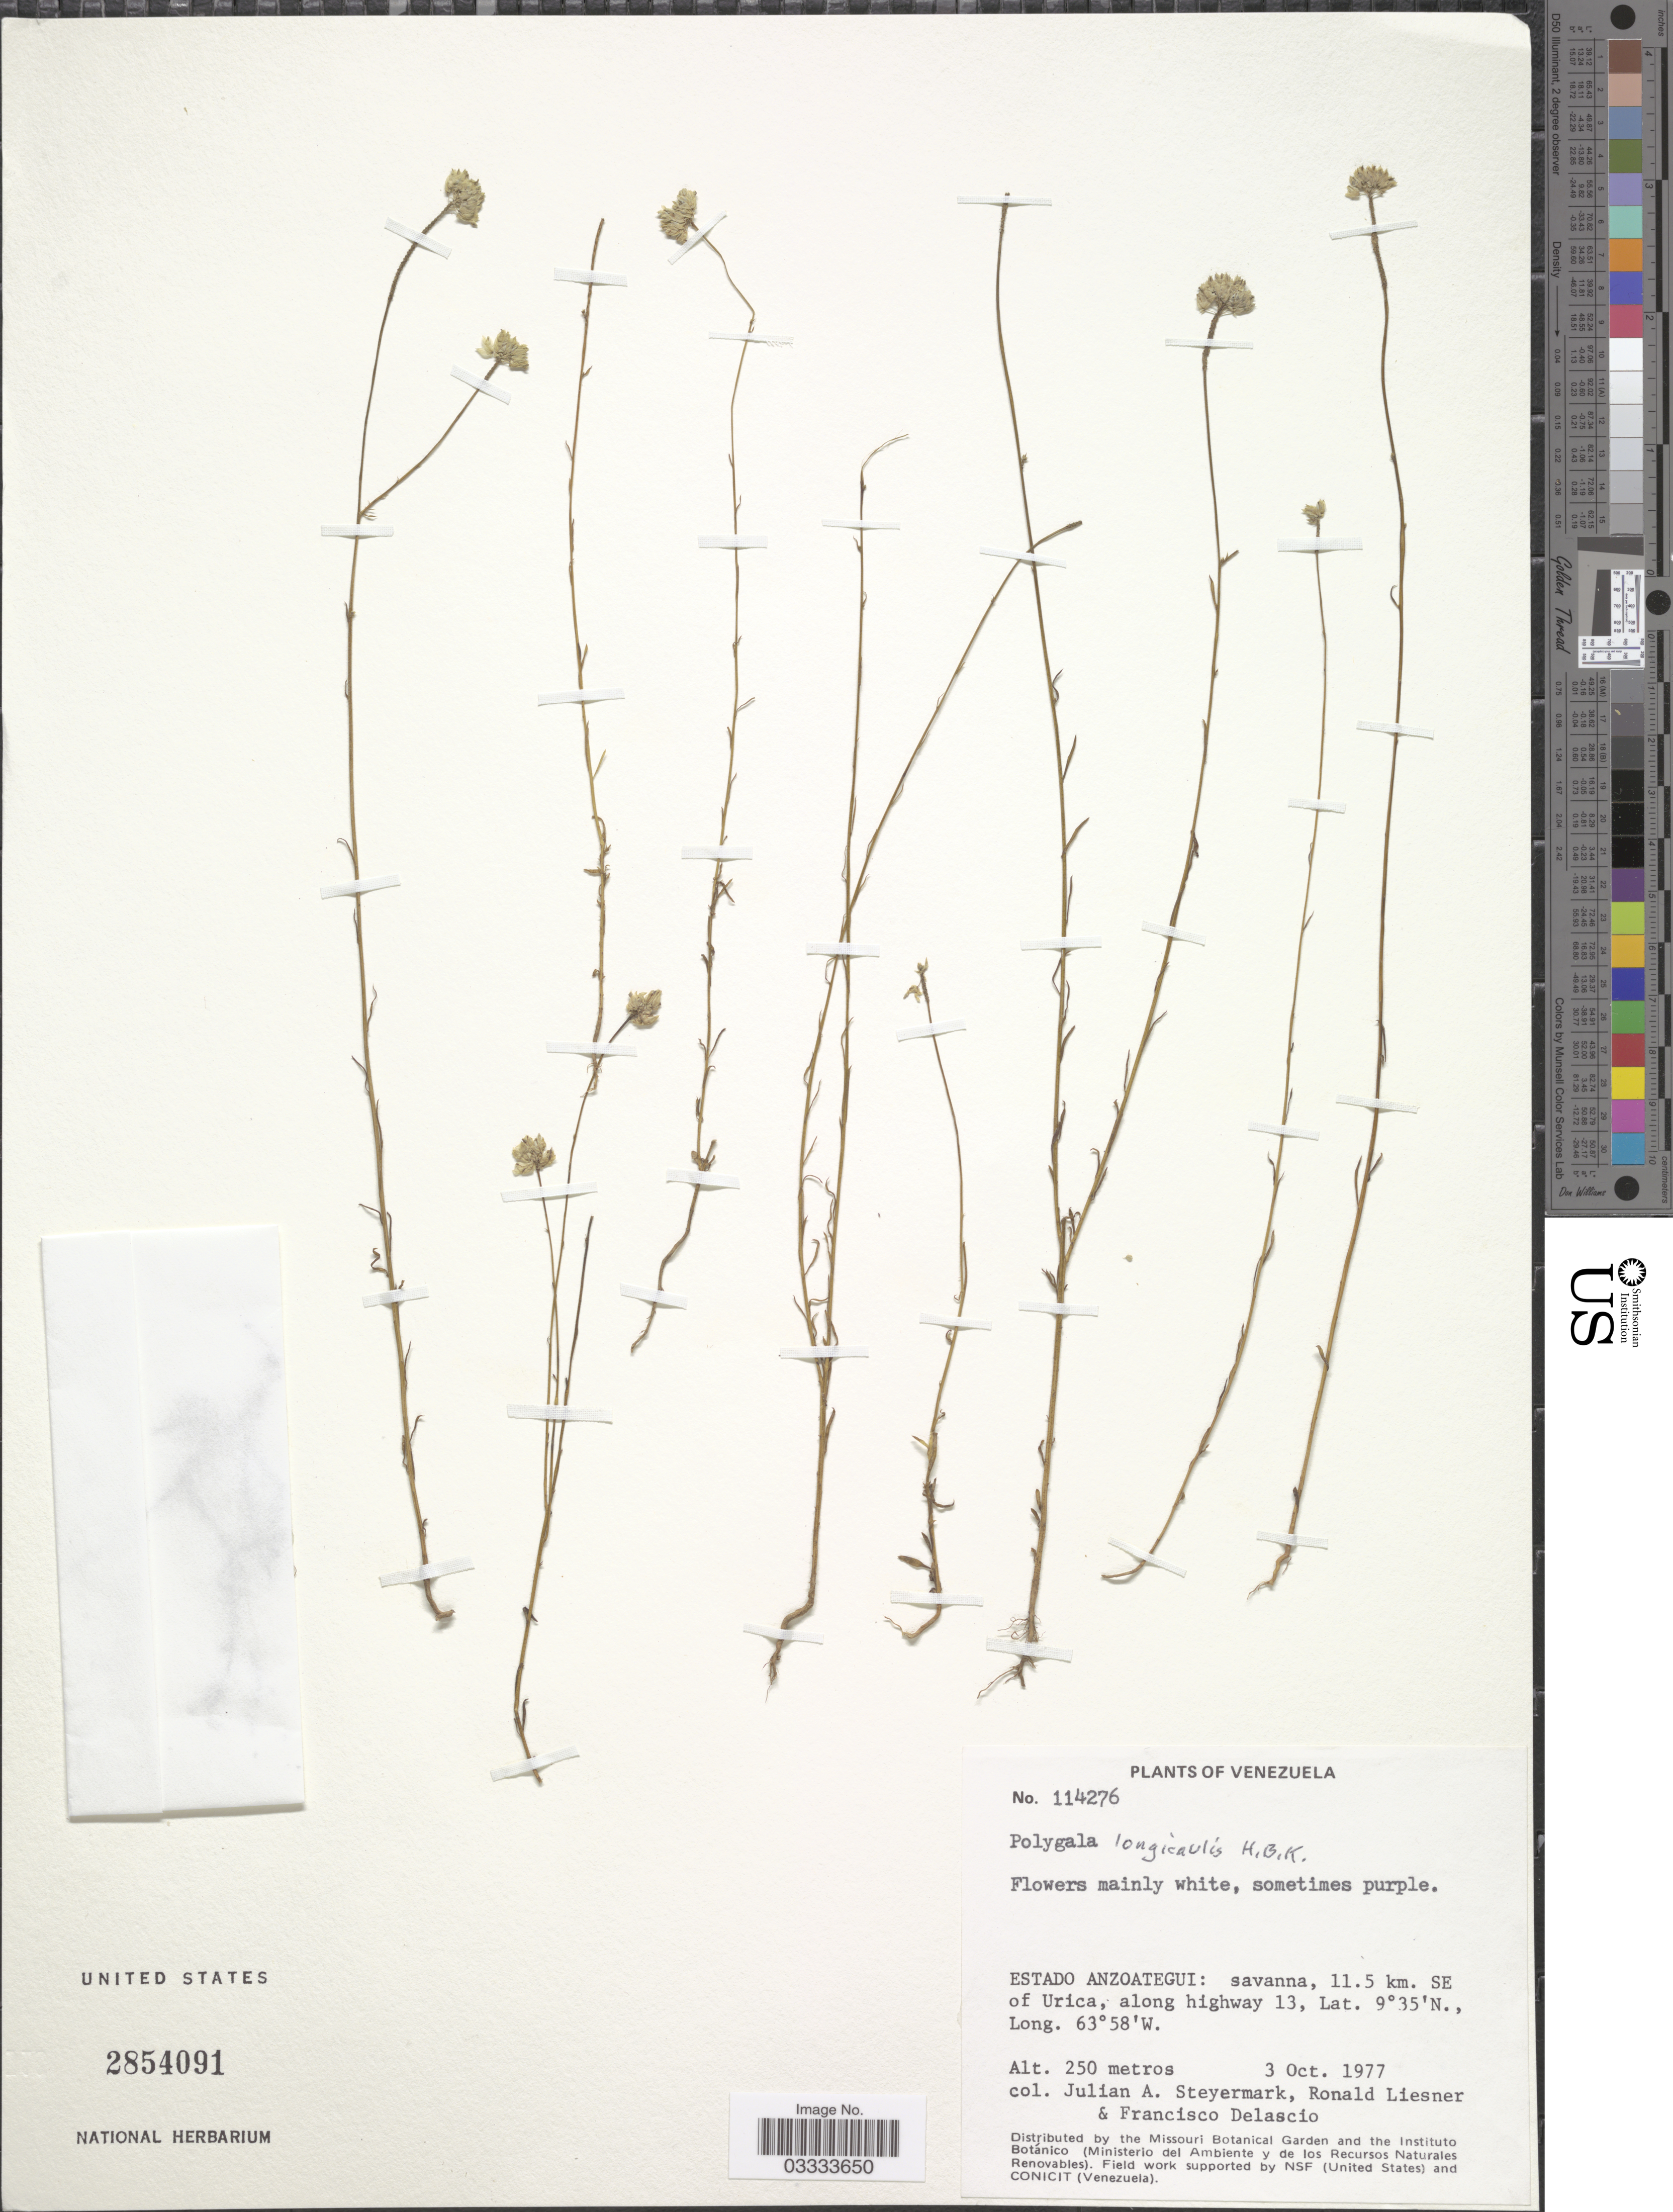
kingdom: Plantae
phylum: Tracheophyta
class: Magnoliopsida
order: Fabales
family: Polygalaceae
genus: Polygala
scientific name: Polygala longicaulis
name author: Kunth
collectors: J. Steyermark, R. L. Liesner & F. Delascio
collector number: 114276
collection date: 1977-10-03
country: Venezuela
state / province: Anzoategui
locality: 11.5 km. SE of Urica, along highway 13.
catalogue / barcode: US 2854091